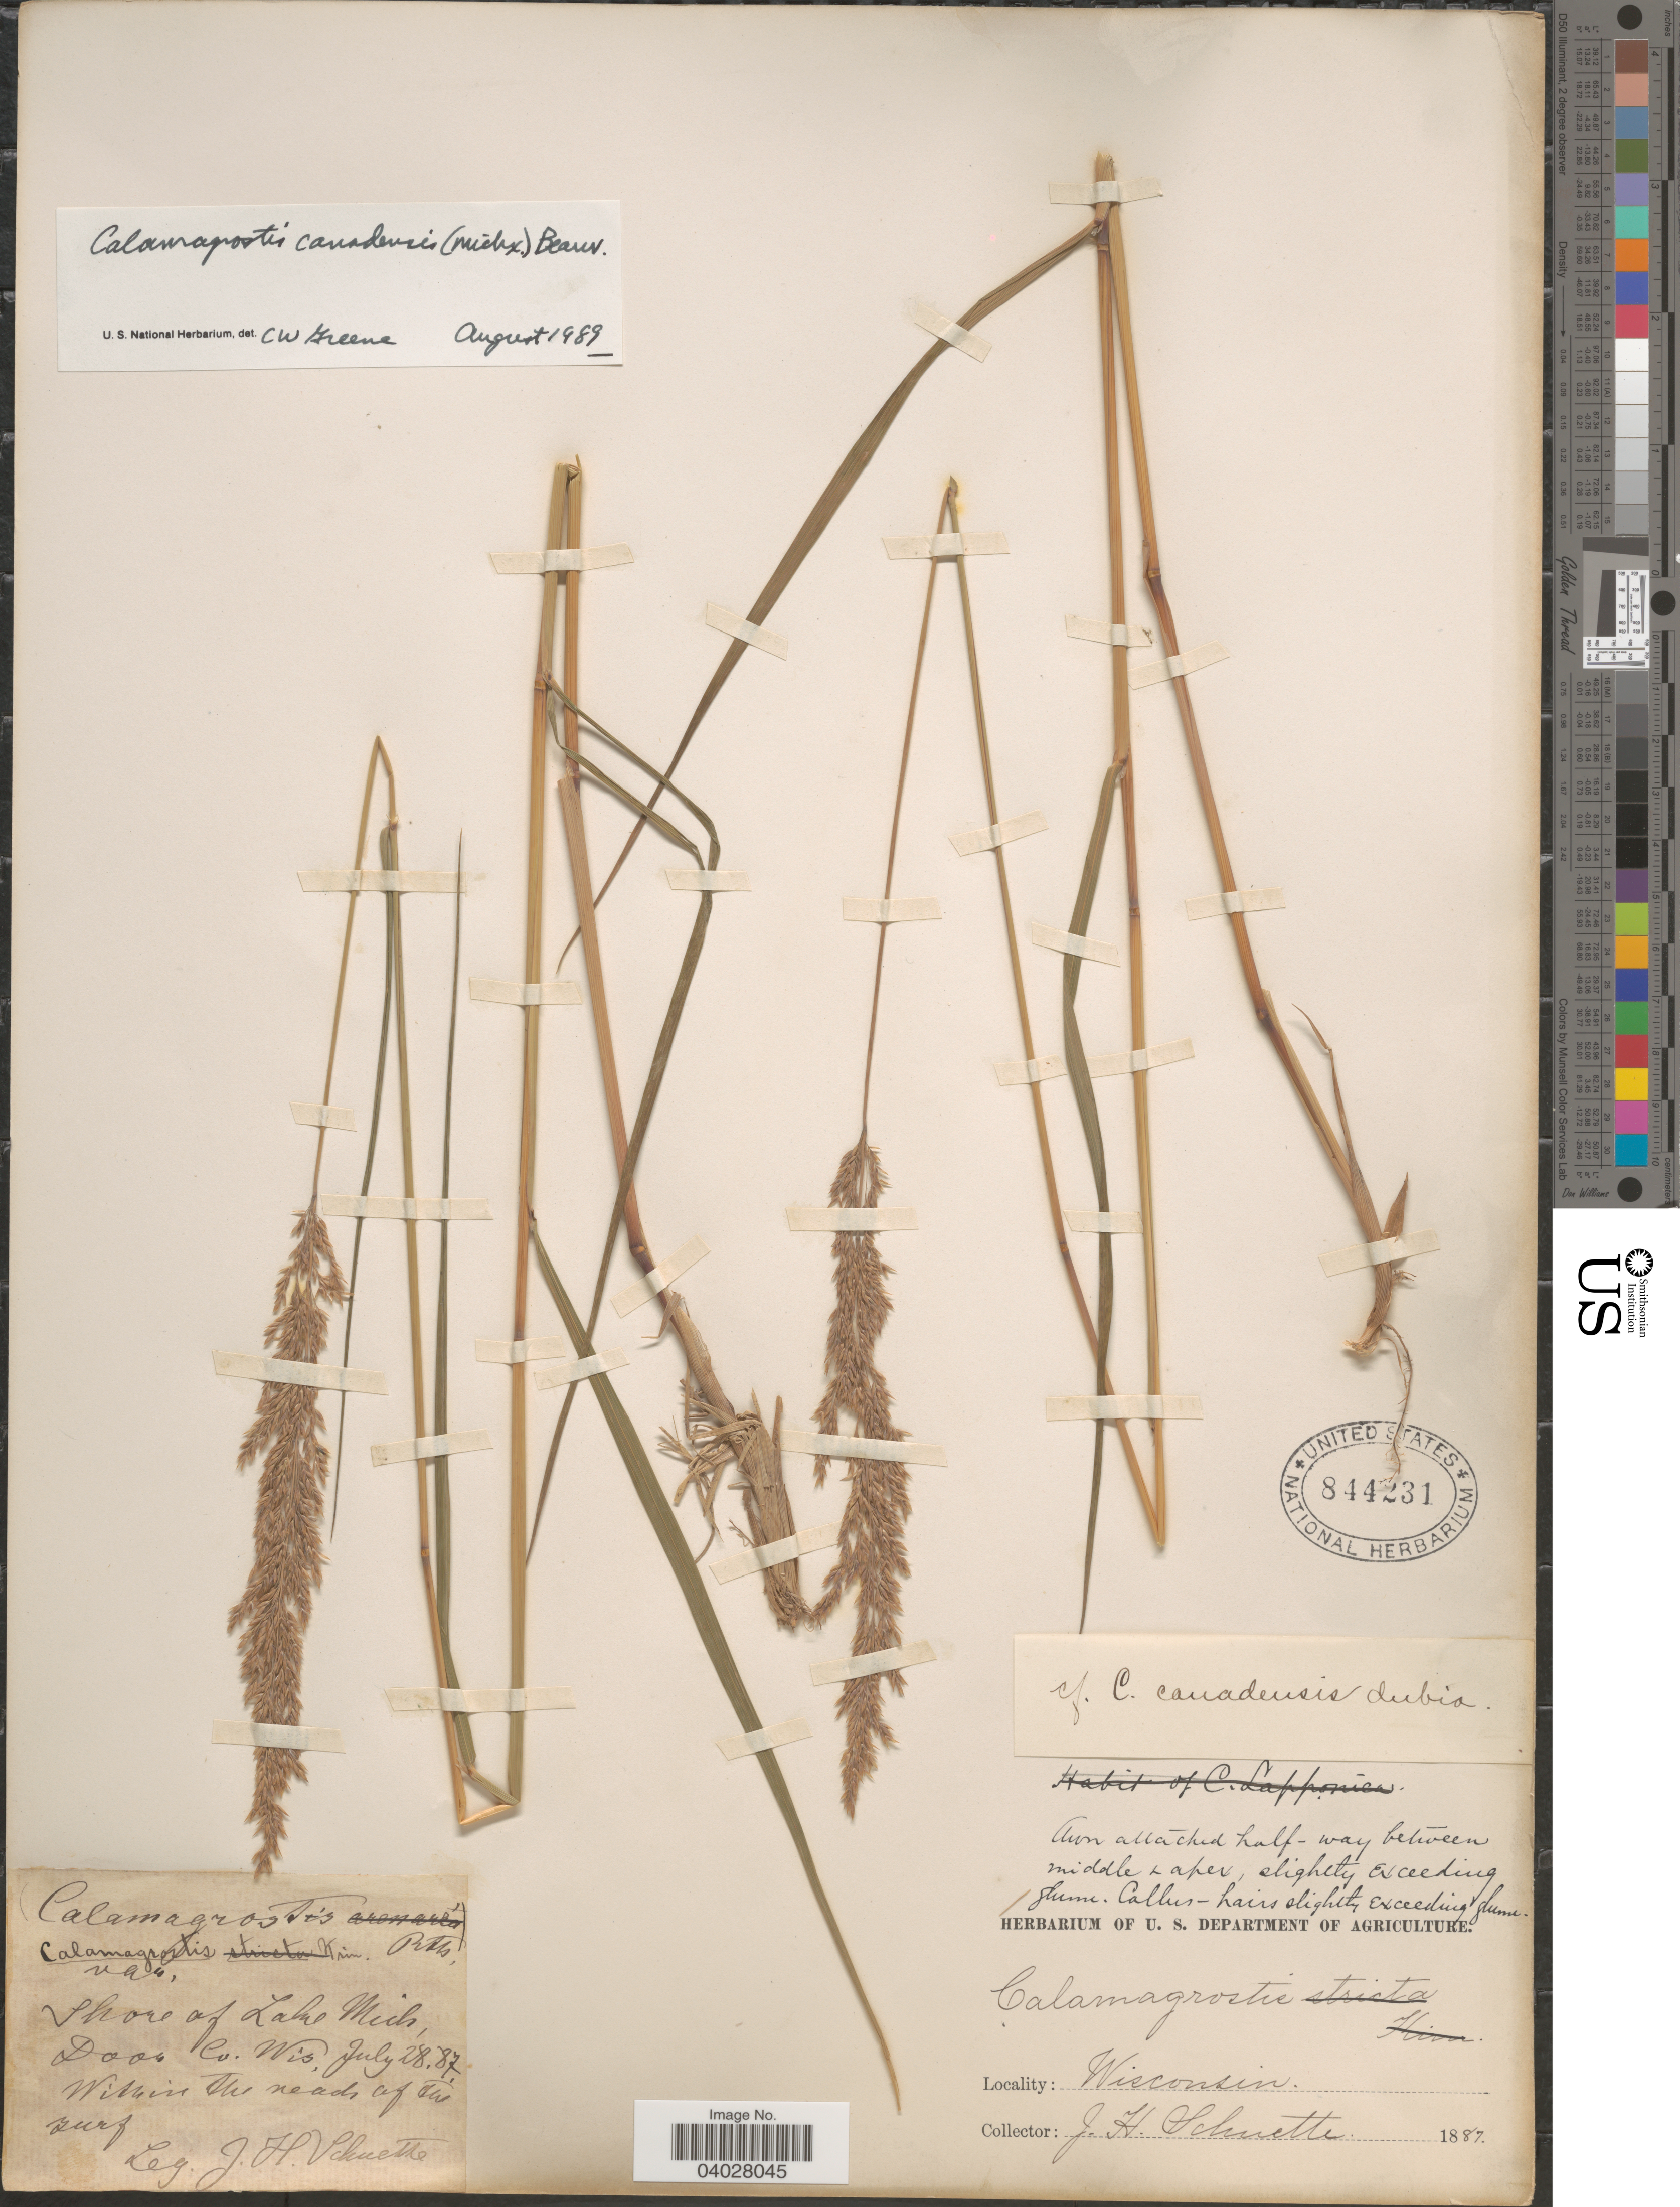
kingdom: Plantae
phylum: Tracheophyta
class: Liliopsida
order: Poales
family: Poaceae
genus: Calamagrostis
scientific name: Calamagrostis canadensis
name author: (Michx.) P. Beauv.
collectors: J. H. Schuette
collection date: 1887-07-28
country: United States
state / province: Wisconsin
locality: Shore of Lake Mich, Door Co.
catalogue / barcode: US 844231